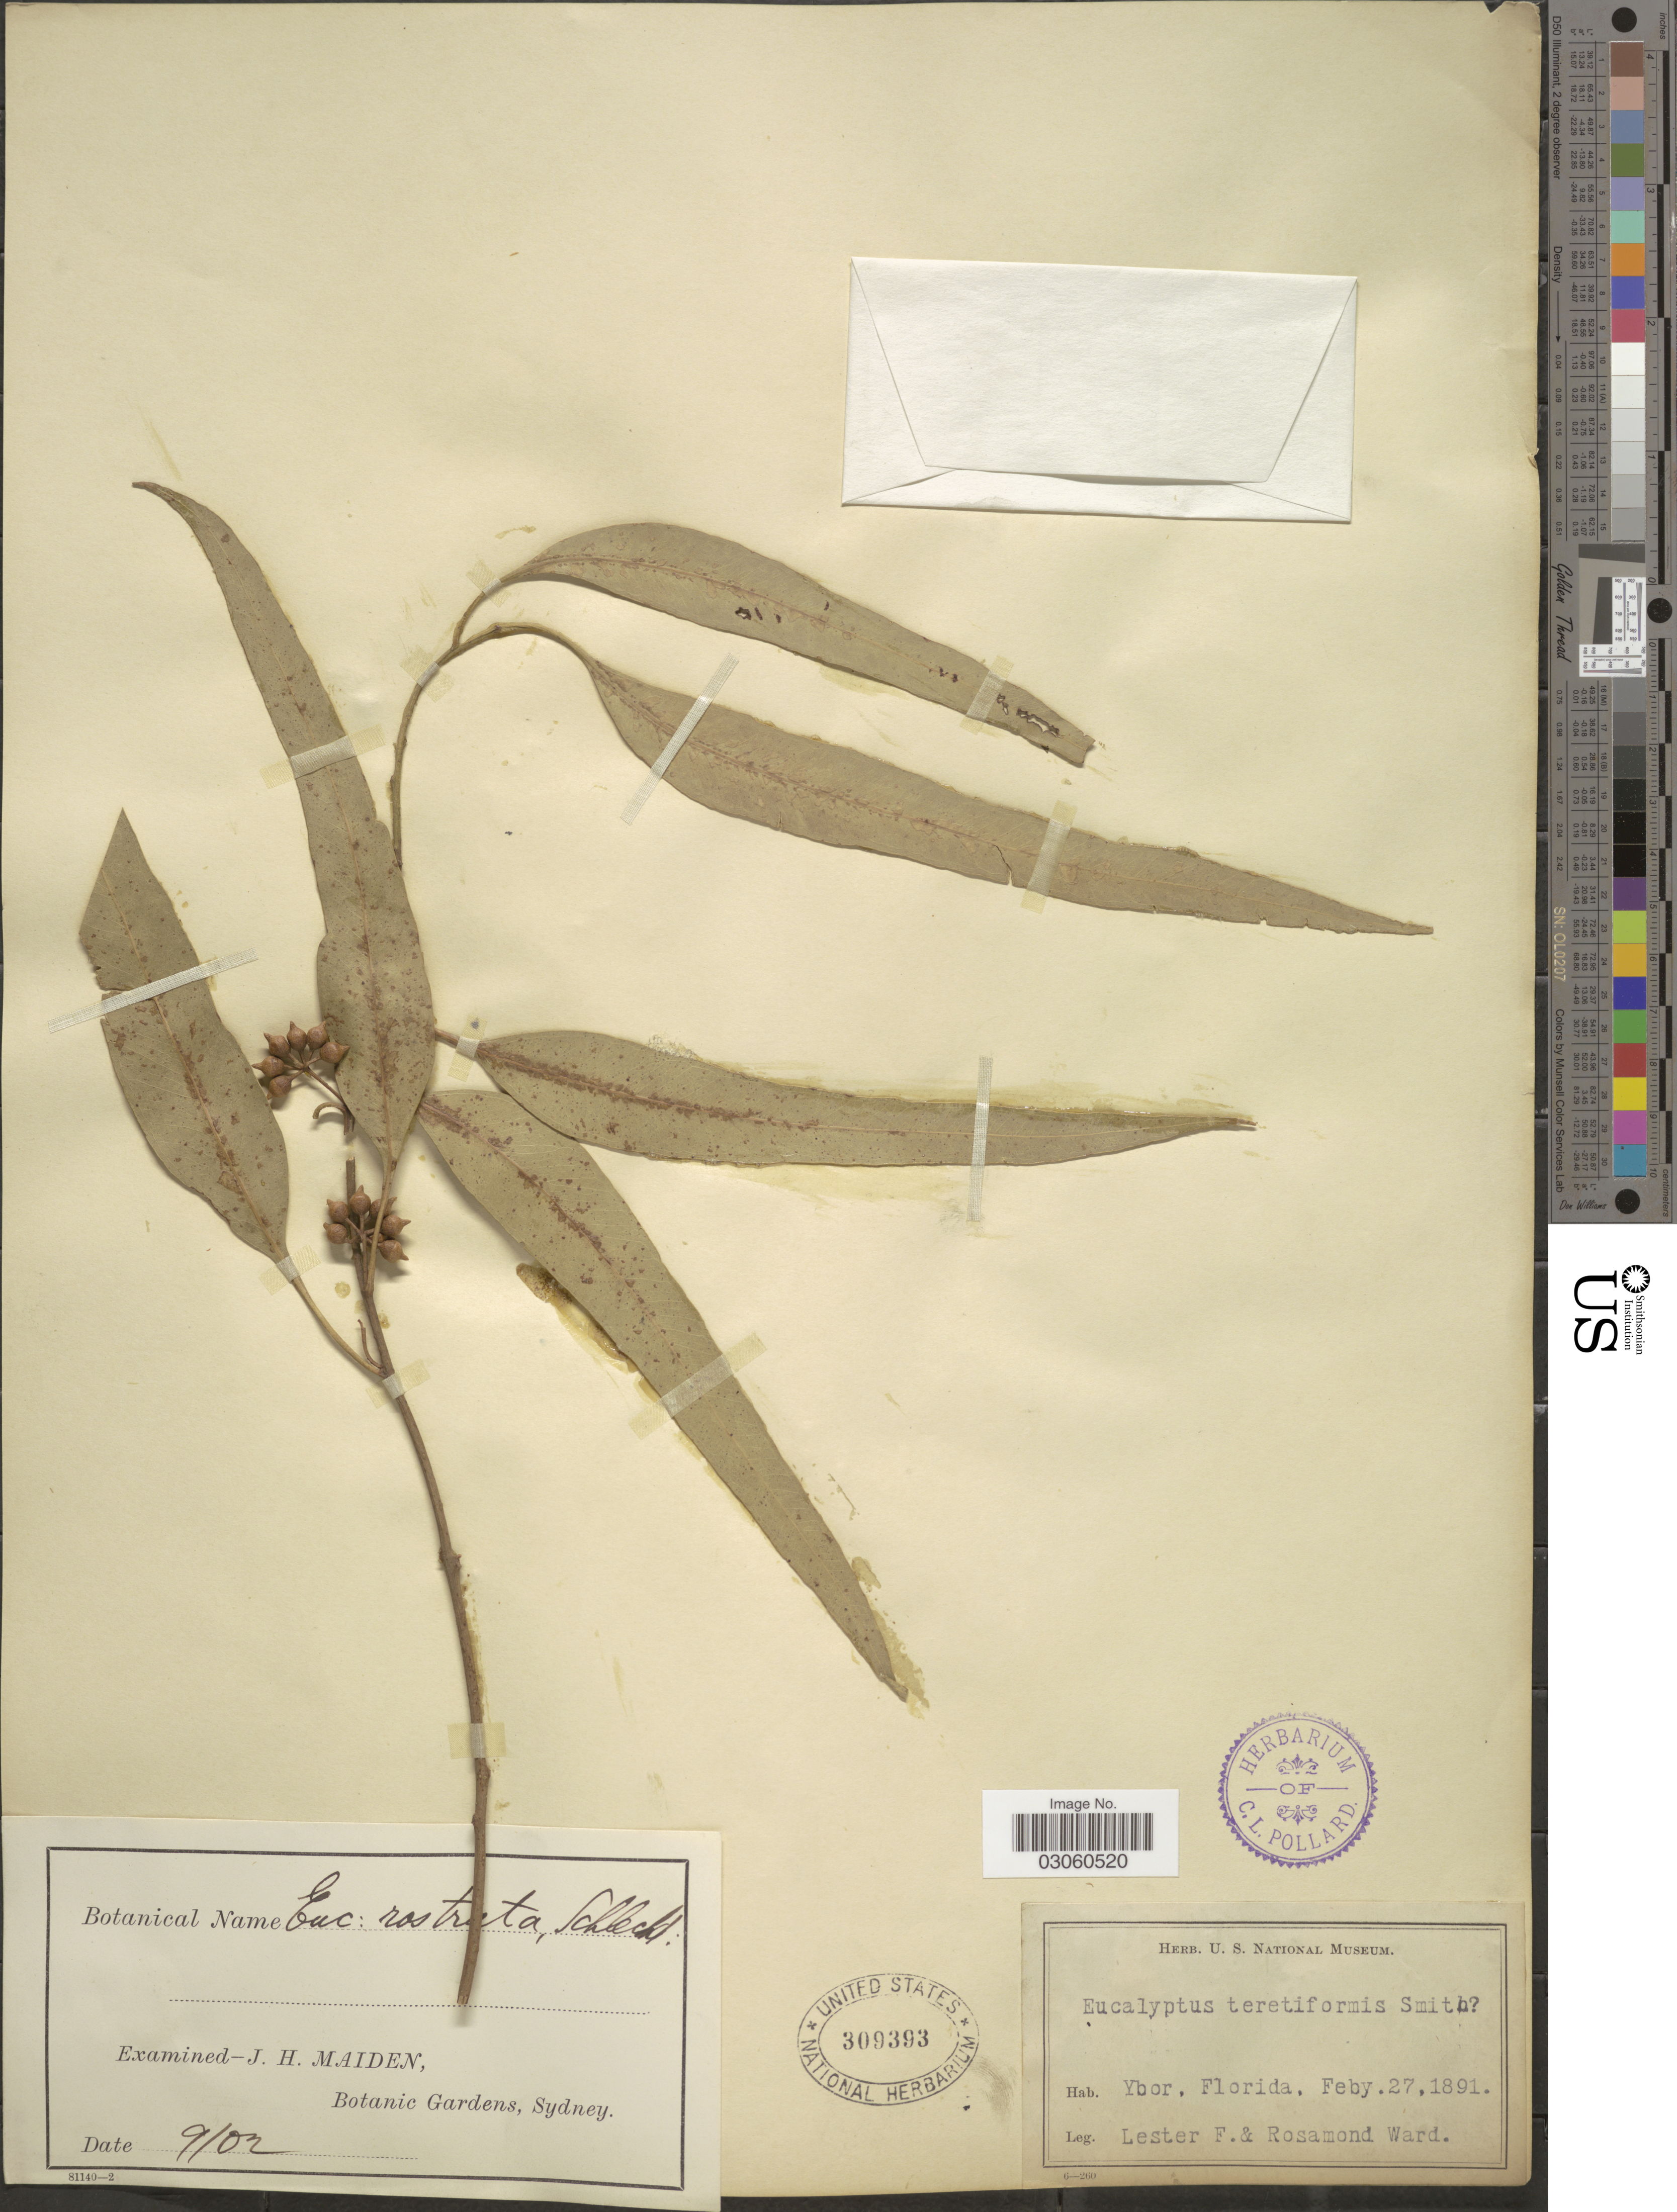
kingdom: Plantae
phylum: Tracheophyta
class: Magnoliopsida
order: Myrtales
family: Myrtaceae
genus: Eucalyptus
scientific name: Eucalyptus rostrata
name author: Schltdl.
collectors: L. F. Ward & R. Ward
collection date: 1891-02-27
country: United States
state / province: Florida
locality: Ybor.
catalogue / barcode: US 309393